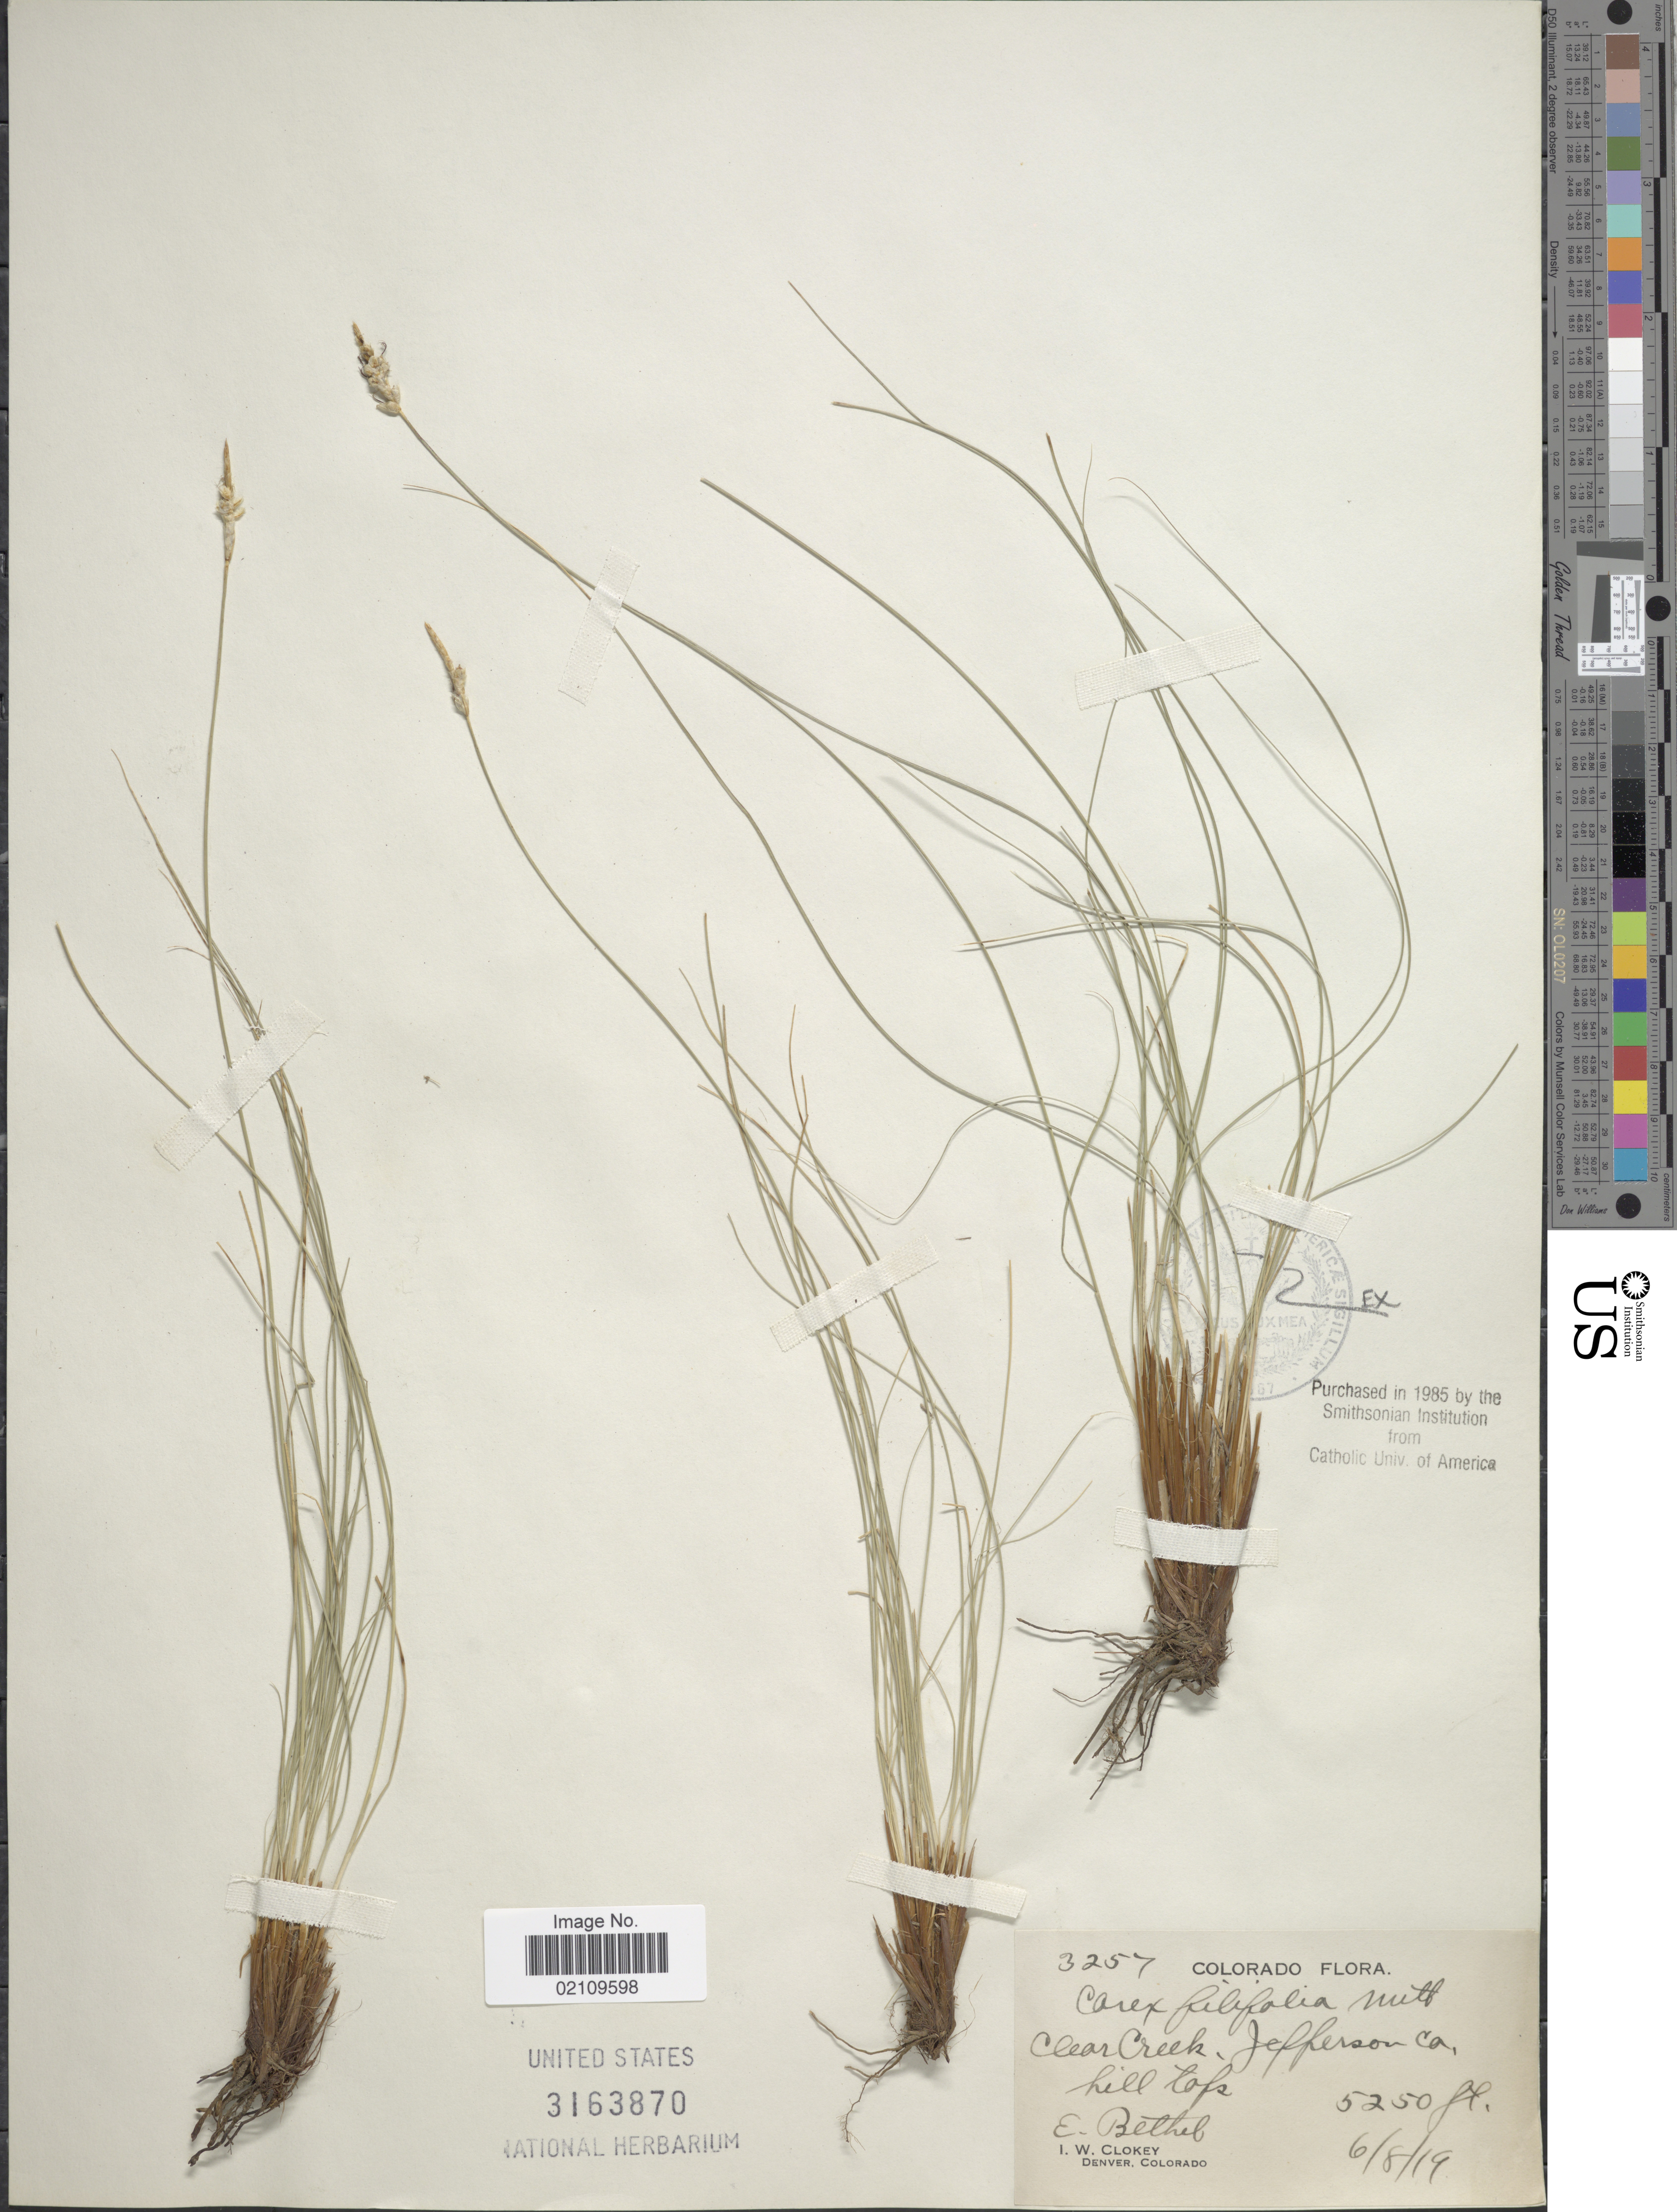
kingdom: Plantae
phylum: Tracheophyta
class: Liliopsida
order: Poales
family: Cyperaceae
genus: Carex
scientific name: Carex filifolia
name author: Nutt.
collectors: E. Bethel & I. W. Clokey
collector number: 3257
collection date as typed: Transcribed d/m/y: 8/6/19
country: United States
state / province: Colorado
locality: Clear Creek, Jefferson Co. hill tops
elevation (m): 1600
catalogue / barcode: US 3163870